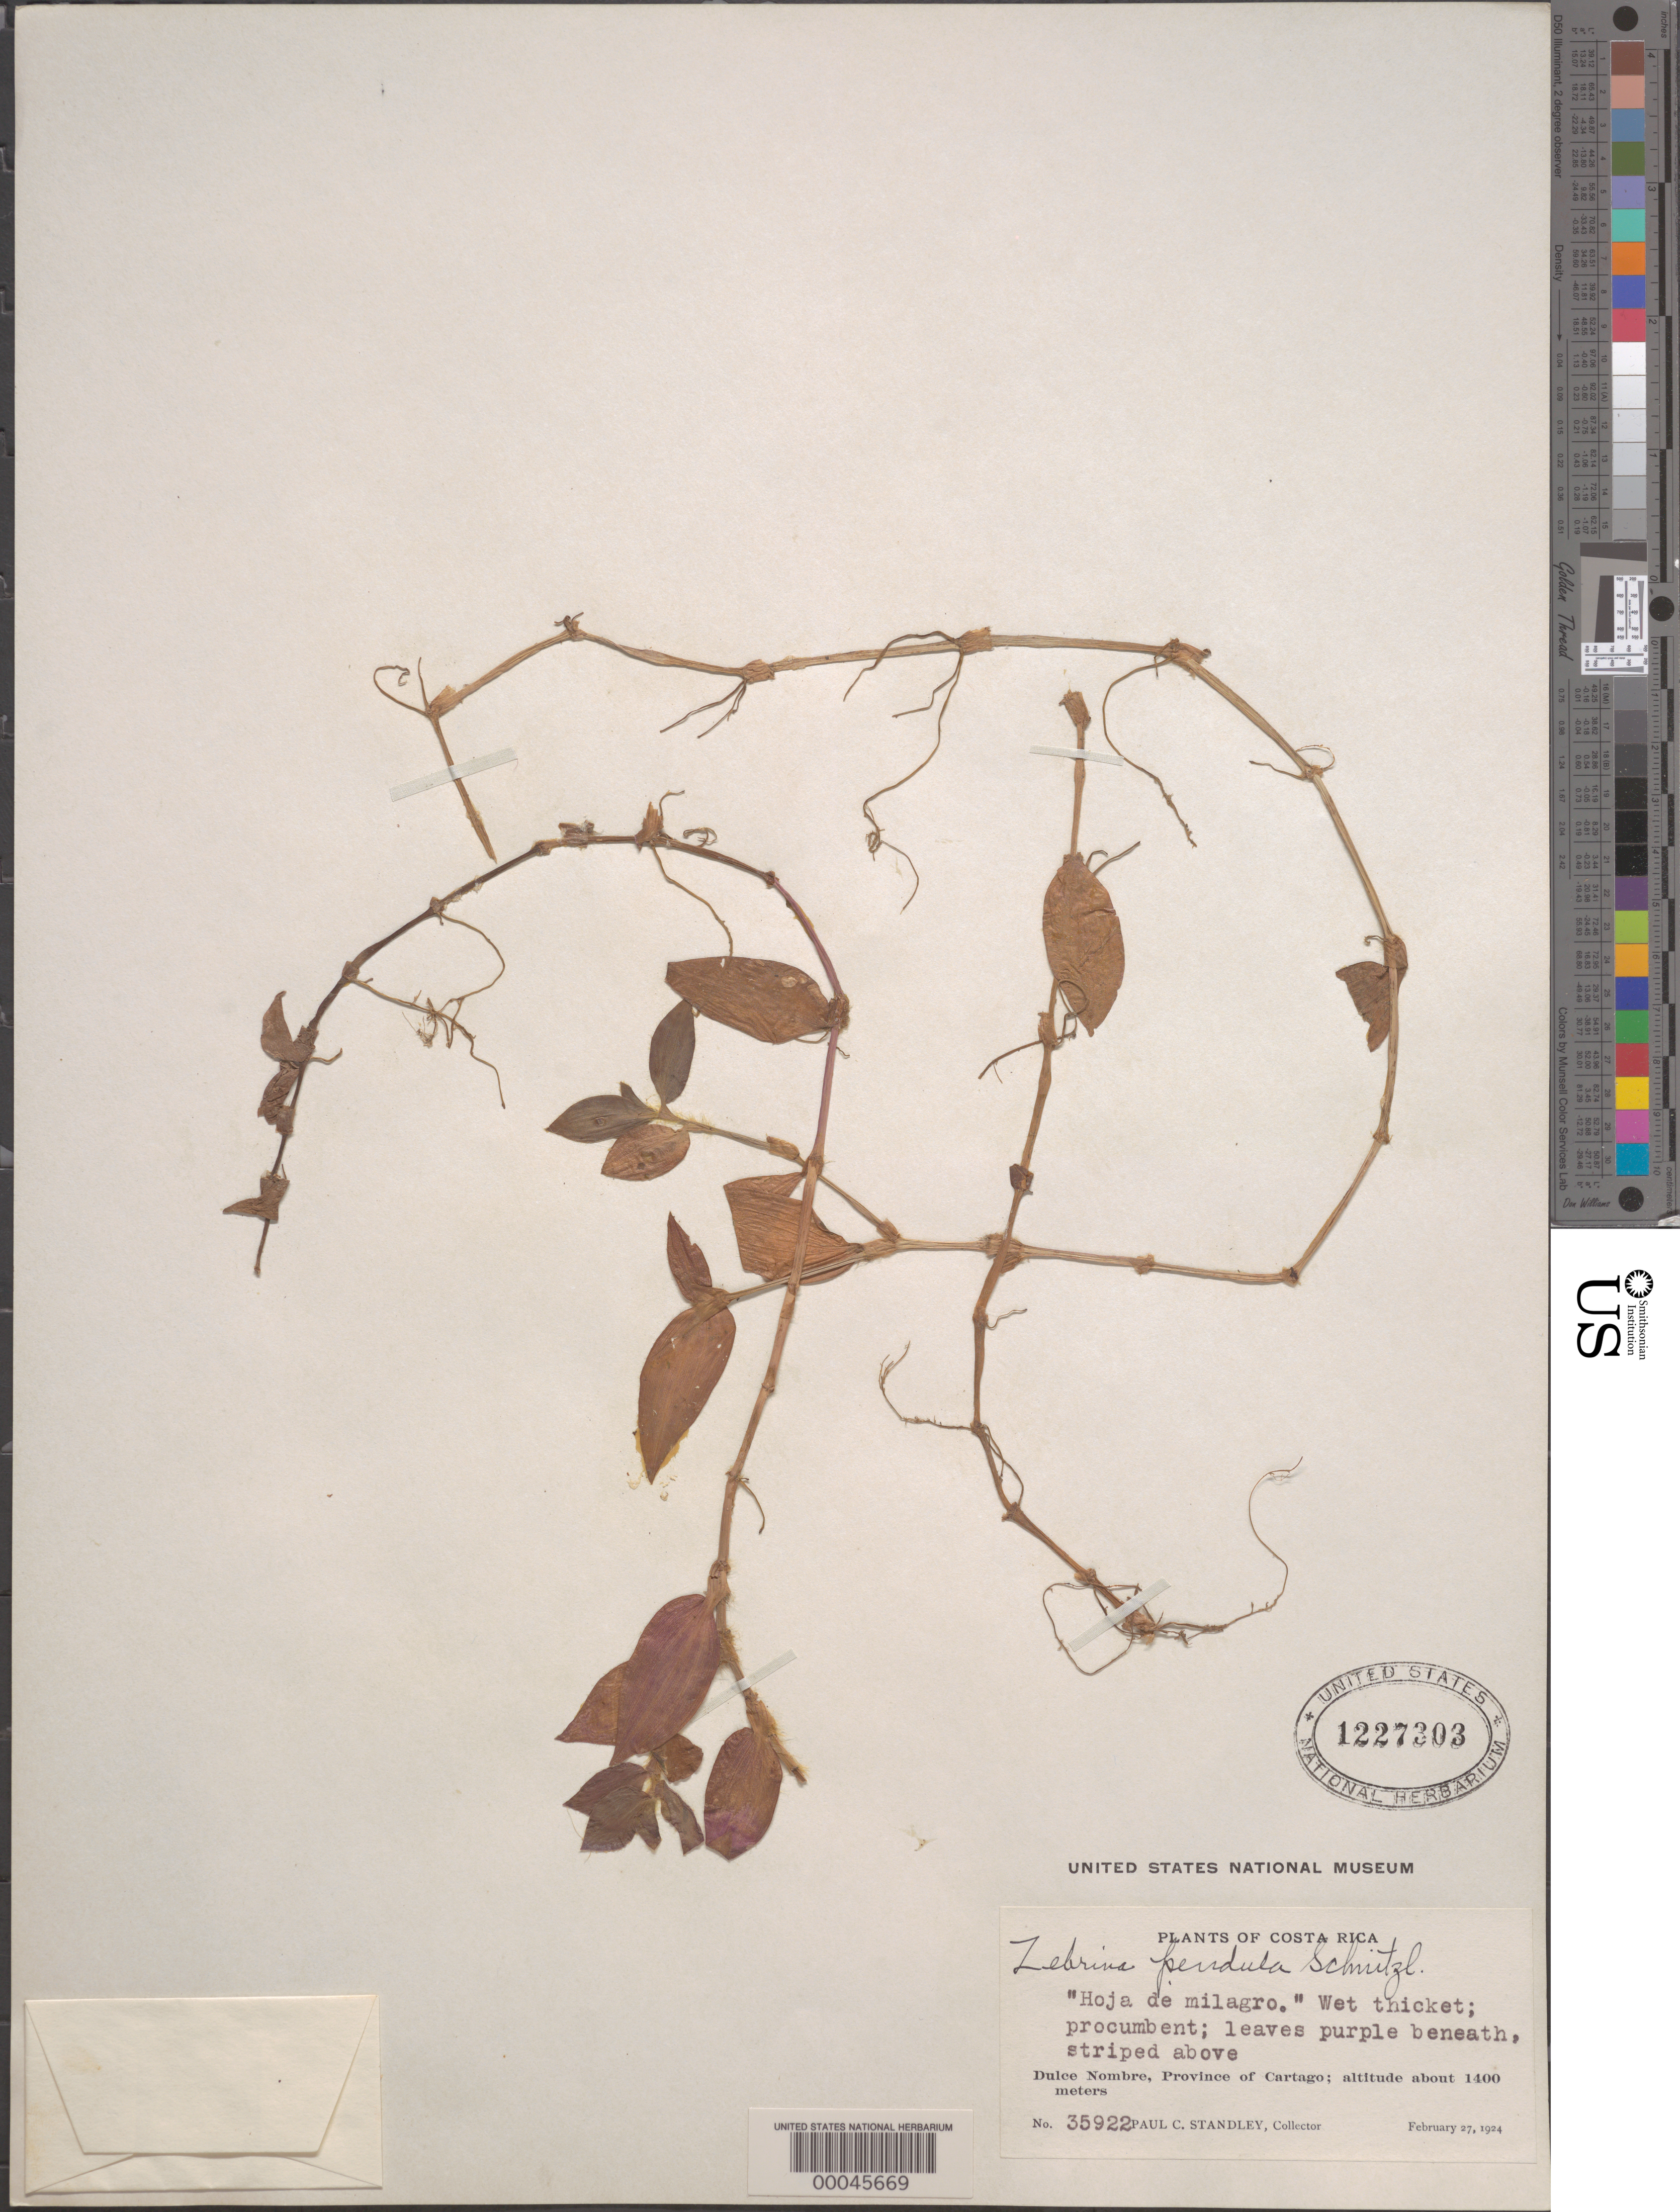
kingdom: Plantae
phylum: Tracheophyta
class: Liliopsida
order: Commelinales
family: Commelinaceae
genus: Tradescantia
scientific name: Tradescantia zebrina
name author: Bosse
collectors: P. C. Standley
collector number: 35922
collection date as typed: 27 Feb 1924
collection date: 1924-02-27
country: Costa Rica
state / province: Cartago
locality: Dulce Nombre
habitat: Wet thicket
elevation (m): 1400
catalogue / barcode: US 1227303